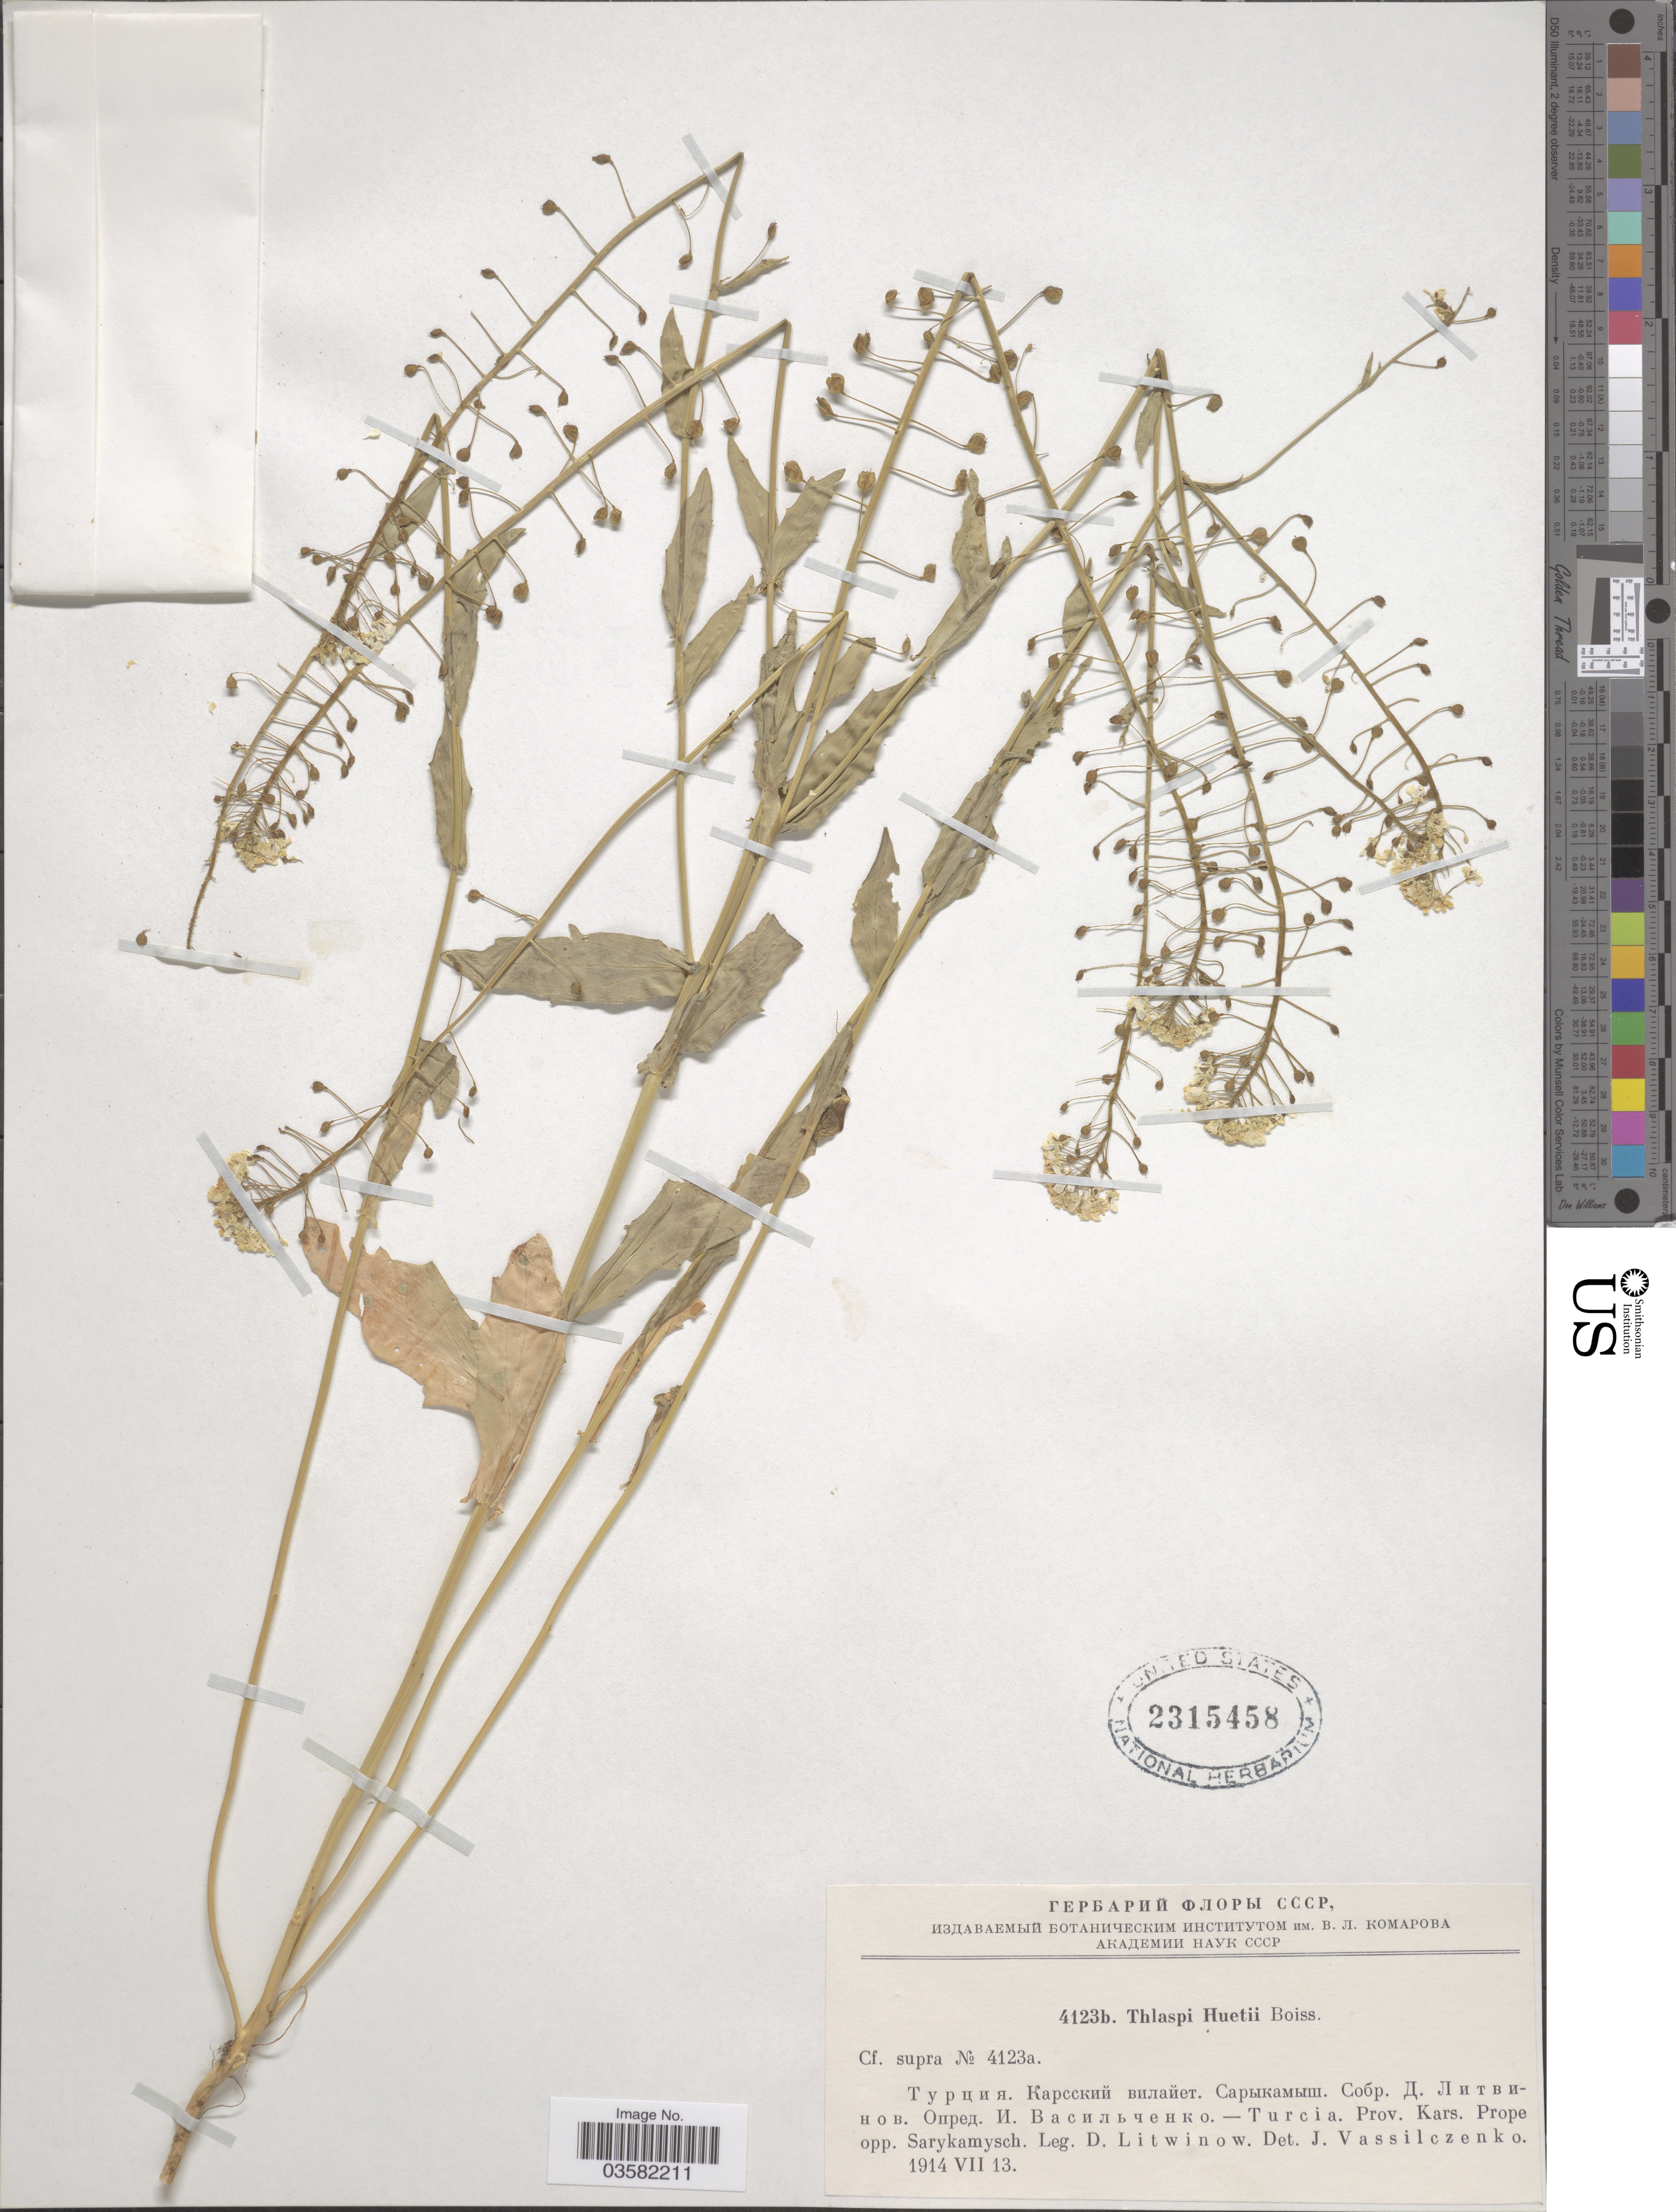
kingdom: Plantae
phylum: Tracheophyta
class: Magnoliopsida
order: Brassicales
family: Brassicaceae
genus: Thlaspi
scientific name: Thlaspi huetii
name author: Boiss.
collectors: D. Litwinow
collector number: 4123b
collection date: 1914-07-13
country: Turkey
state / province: Kars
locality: Turcia. Prope opp. Sarykamysch.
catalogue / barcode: US 2315458